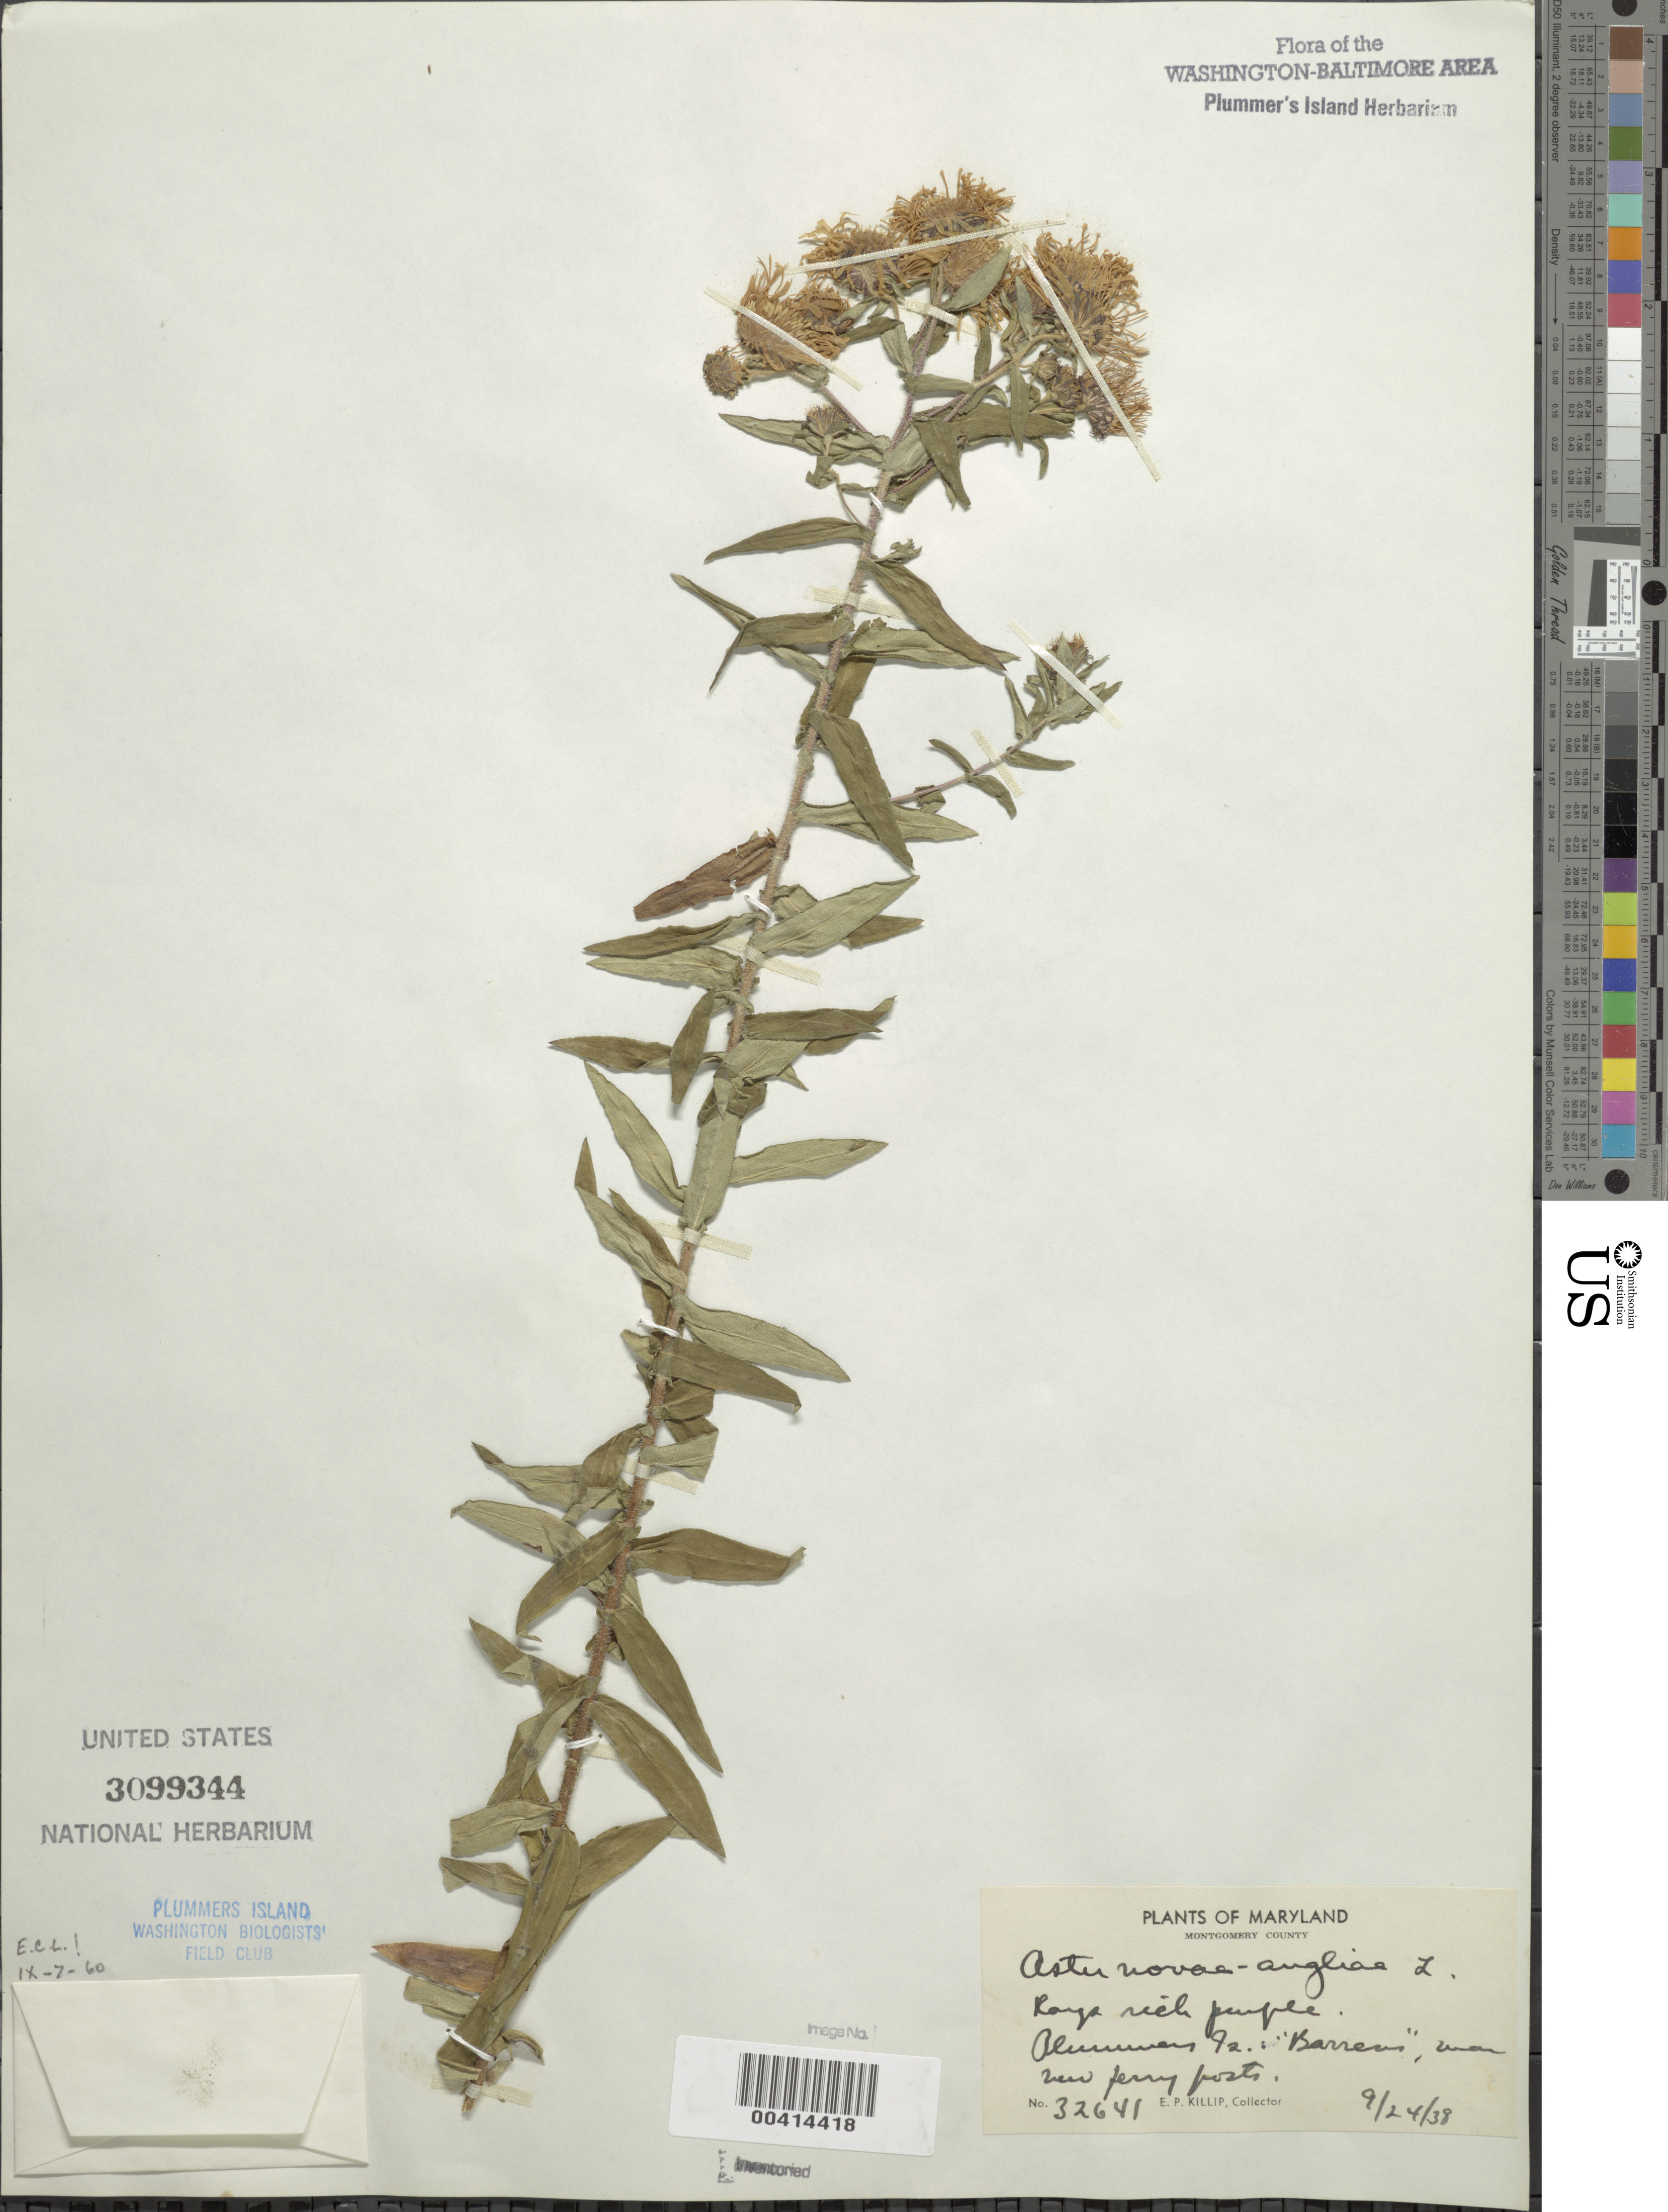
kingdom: Plantae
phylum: Tracheophyta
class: Magnoliopsida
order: Asterales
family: Asteraceae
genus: Symphyotrichum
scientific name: Symphyotrichum novae-angliae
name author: (L.) G.L. Nesom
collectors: E. P. Killip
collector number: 32641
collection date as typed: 24 Sep 1938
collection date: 1938-09-24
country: United States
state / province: Maryland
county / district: Montgomery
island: Plummers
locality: Plummer's Island; "barrens" near new ferry posts C. & O. Canal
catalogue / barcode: US 3099344